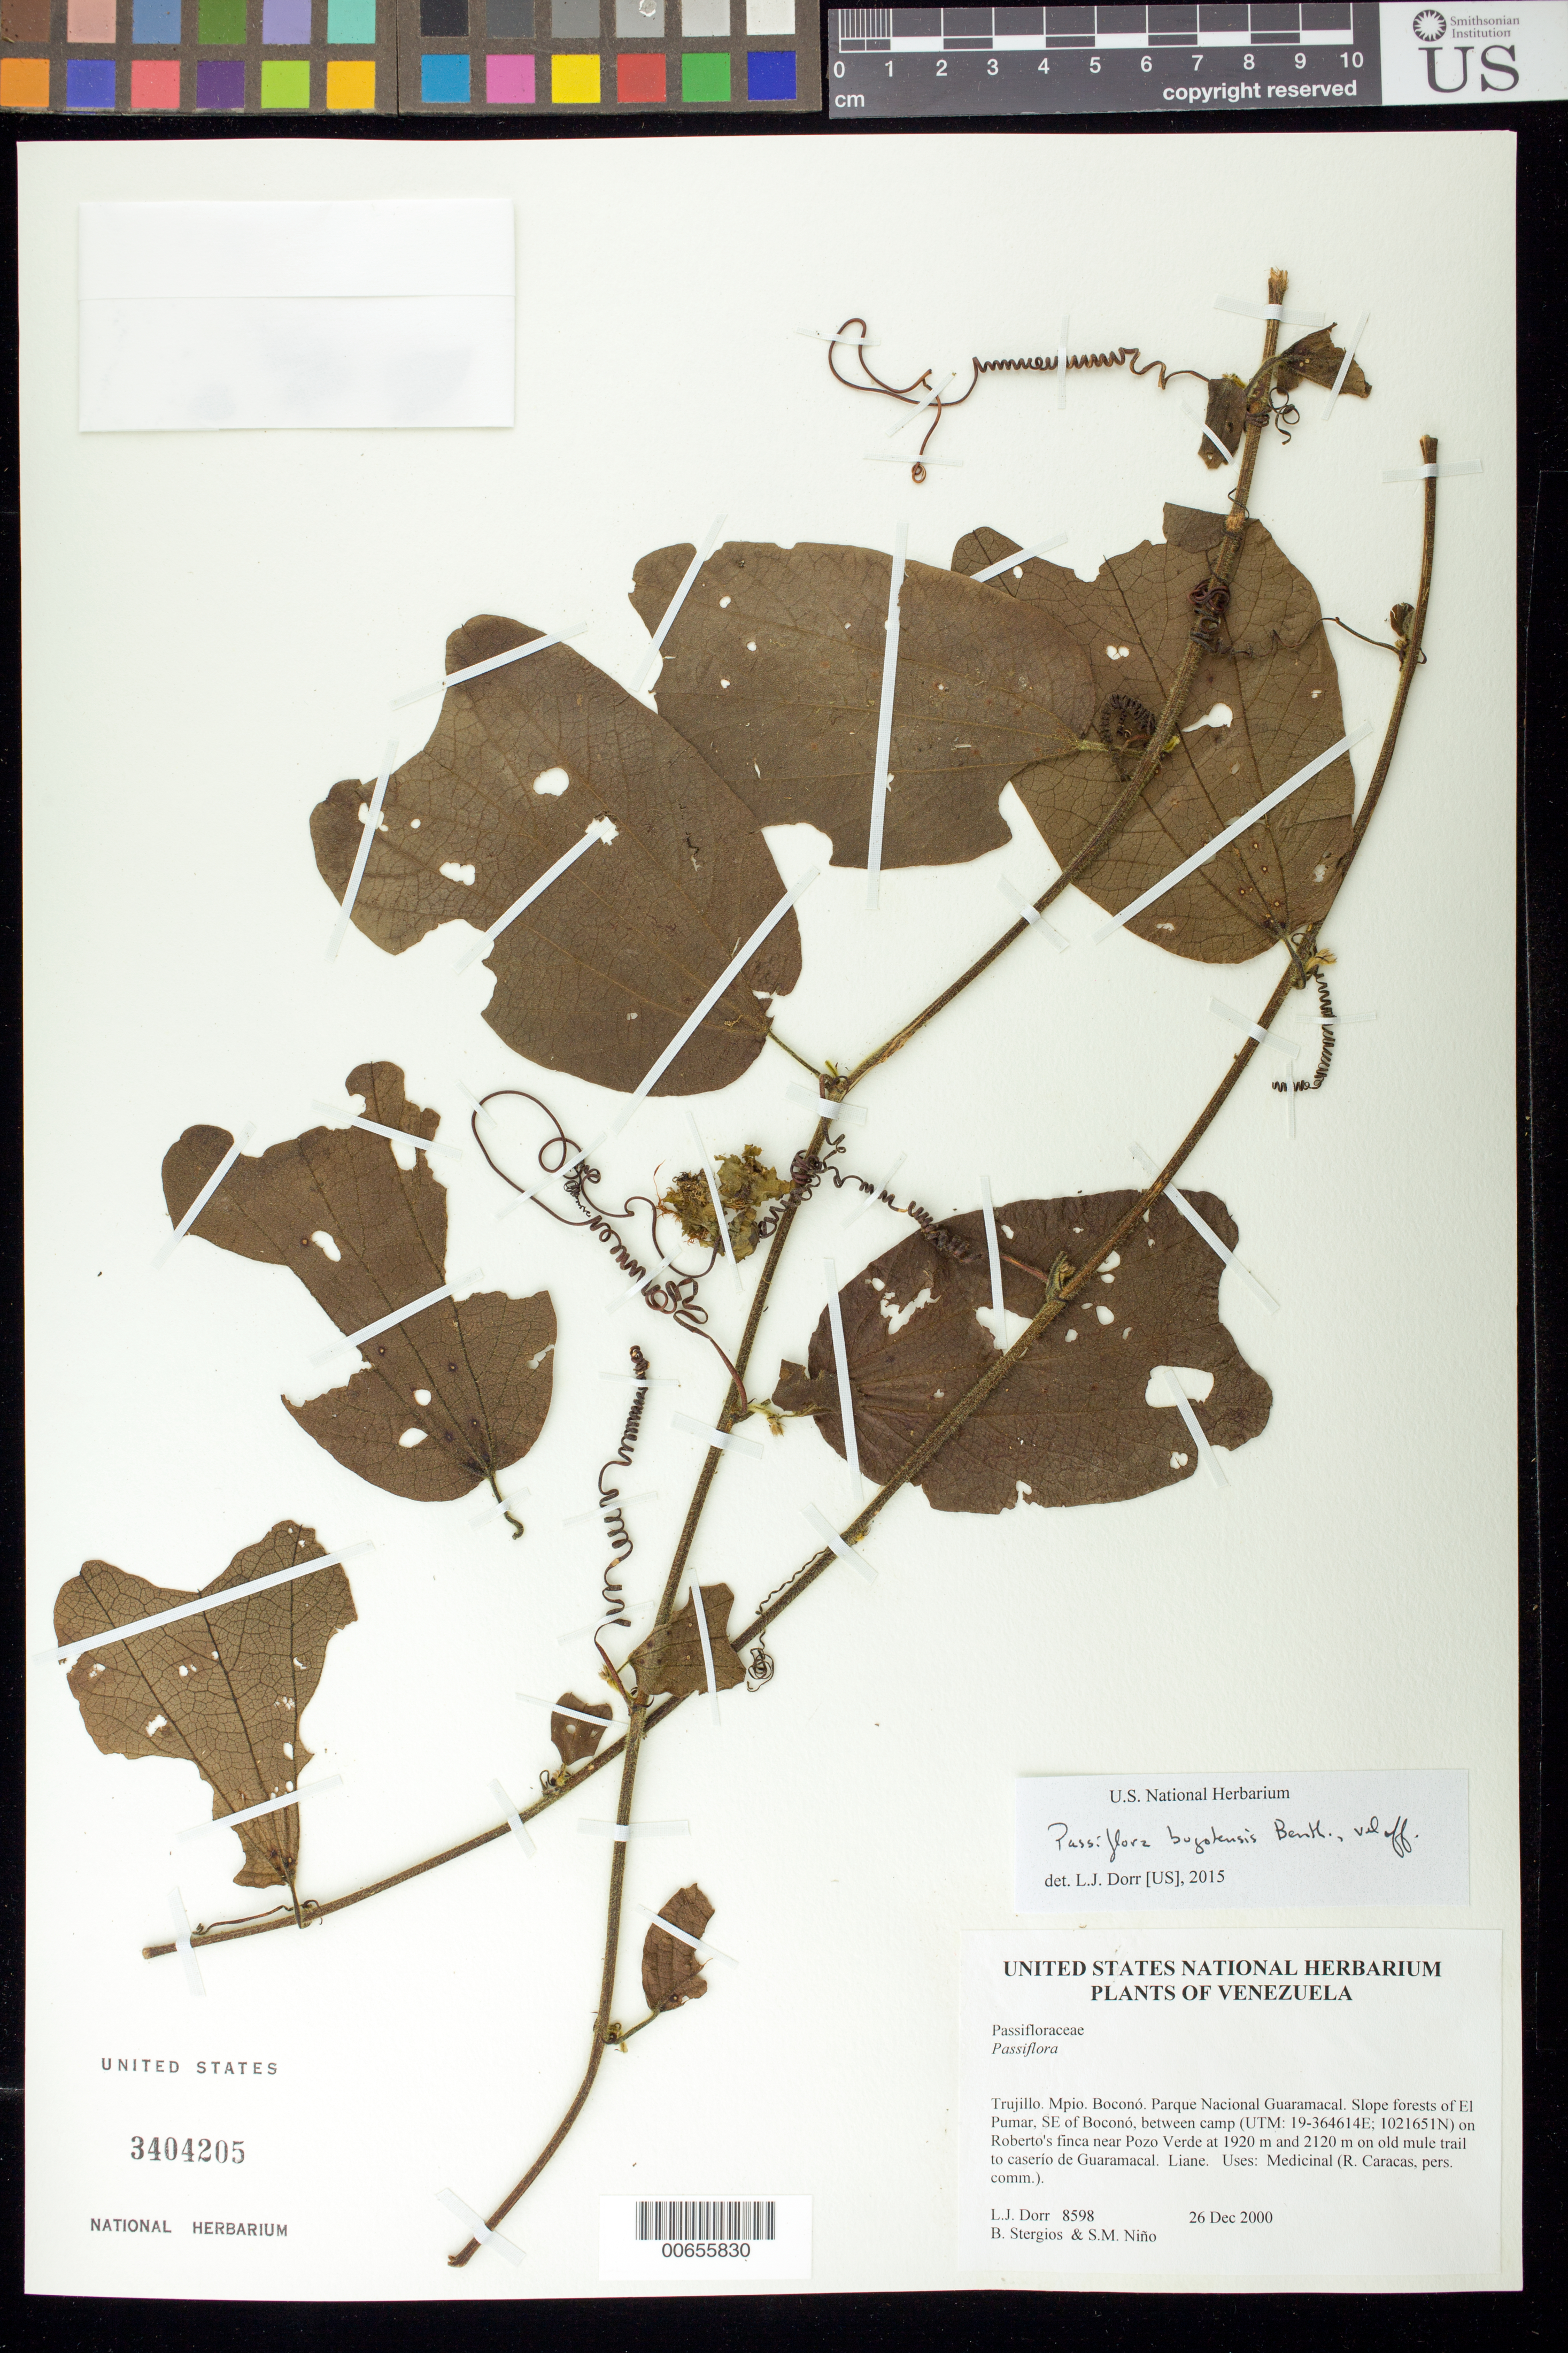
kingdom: Plantae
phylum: Tracheophyta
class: Magnoliopsida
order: Malpighiales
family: Passifloraceae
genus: Passiflora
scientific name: Passiflora bogotensis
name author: Benth.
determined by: Dorr, L. J., (BOT), Smithsonian Institution - National Museum of Natural History (UNITED STATES)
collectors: L. J. Dorr, B. G. Stergios & S. M. Niño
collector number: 8598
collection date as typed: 26 Dec 2000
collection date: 2000-12-26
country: Venezuela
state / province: Trujillo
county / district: Boconó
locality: Parque Nacional Guaramacal. El Pumar, SE of Boconó, between camp on Roberto's finca near Pozo Verde at 1920 m and 2120 m on old mule trail to caserío de Guaramacal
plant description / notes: medicinal use; PORT, US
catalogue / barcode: US 3404205